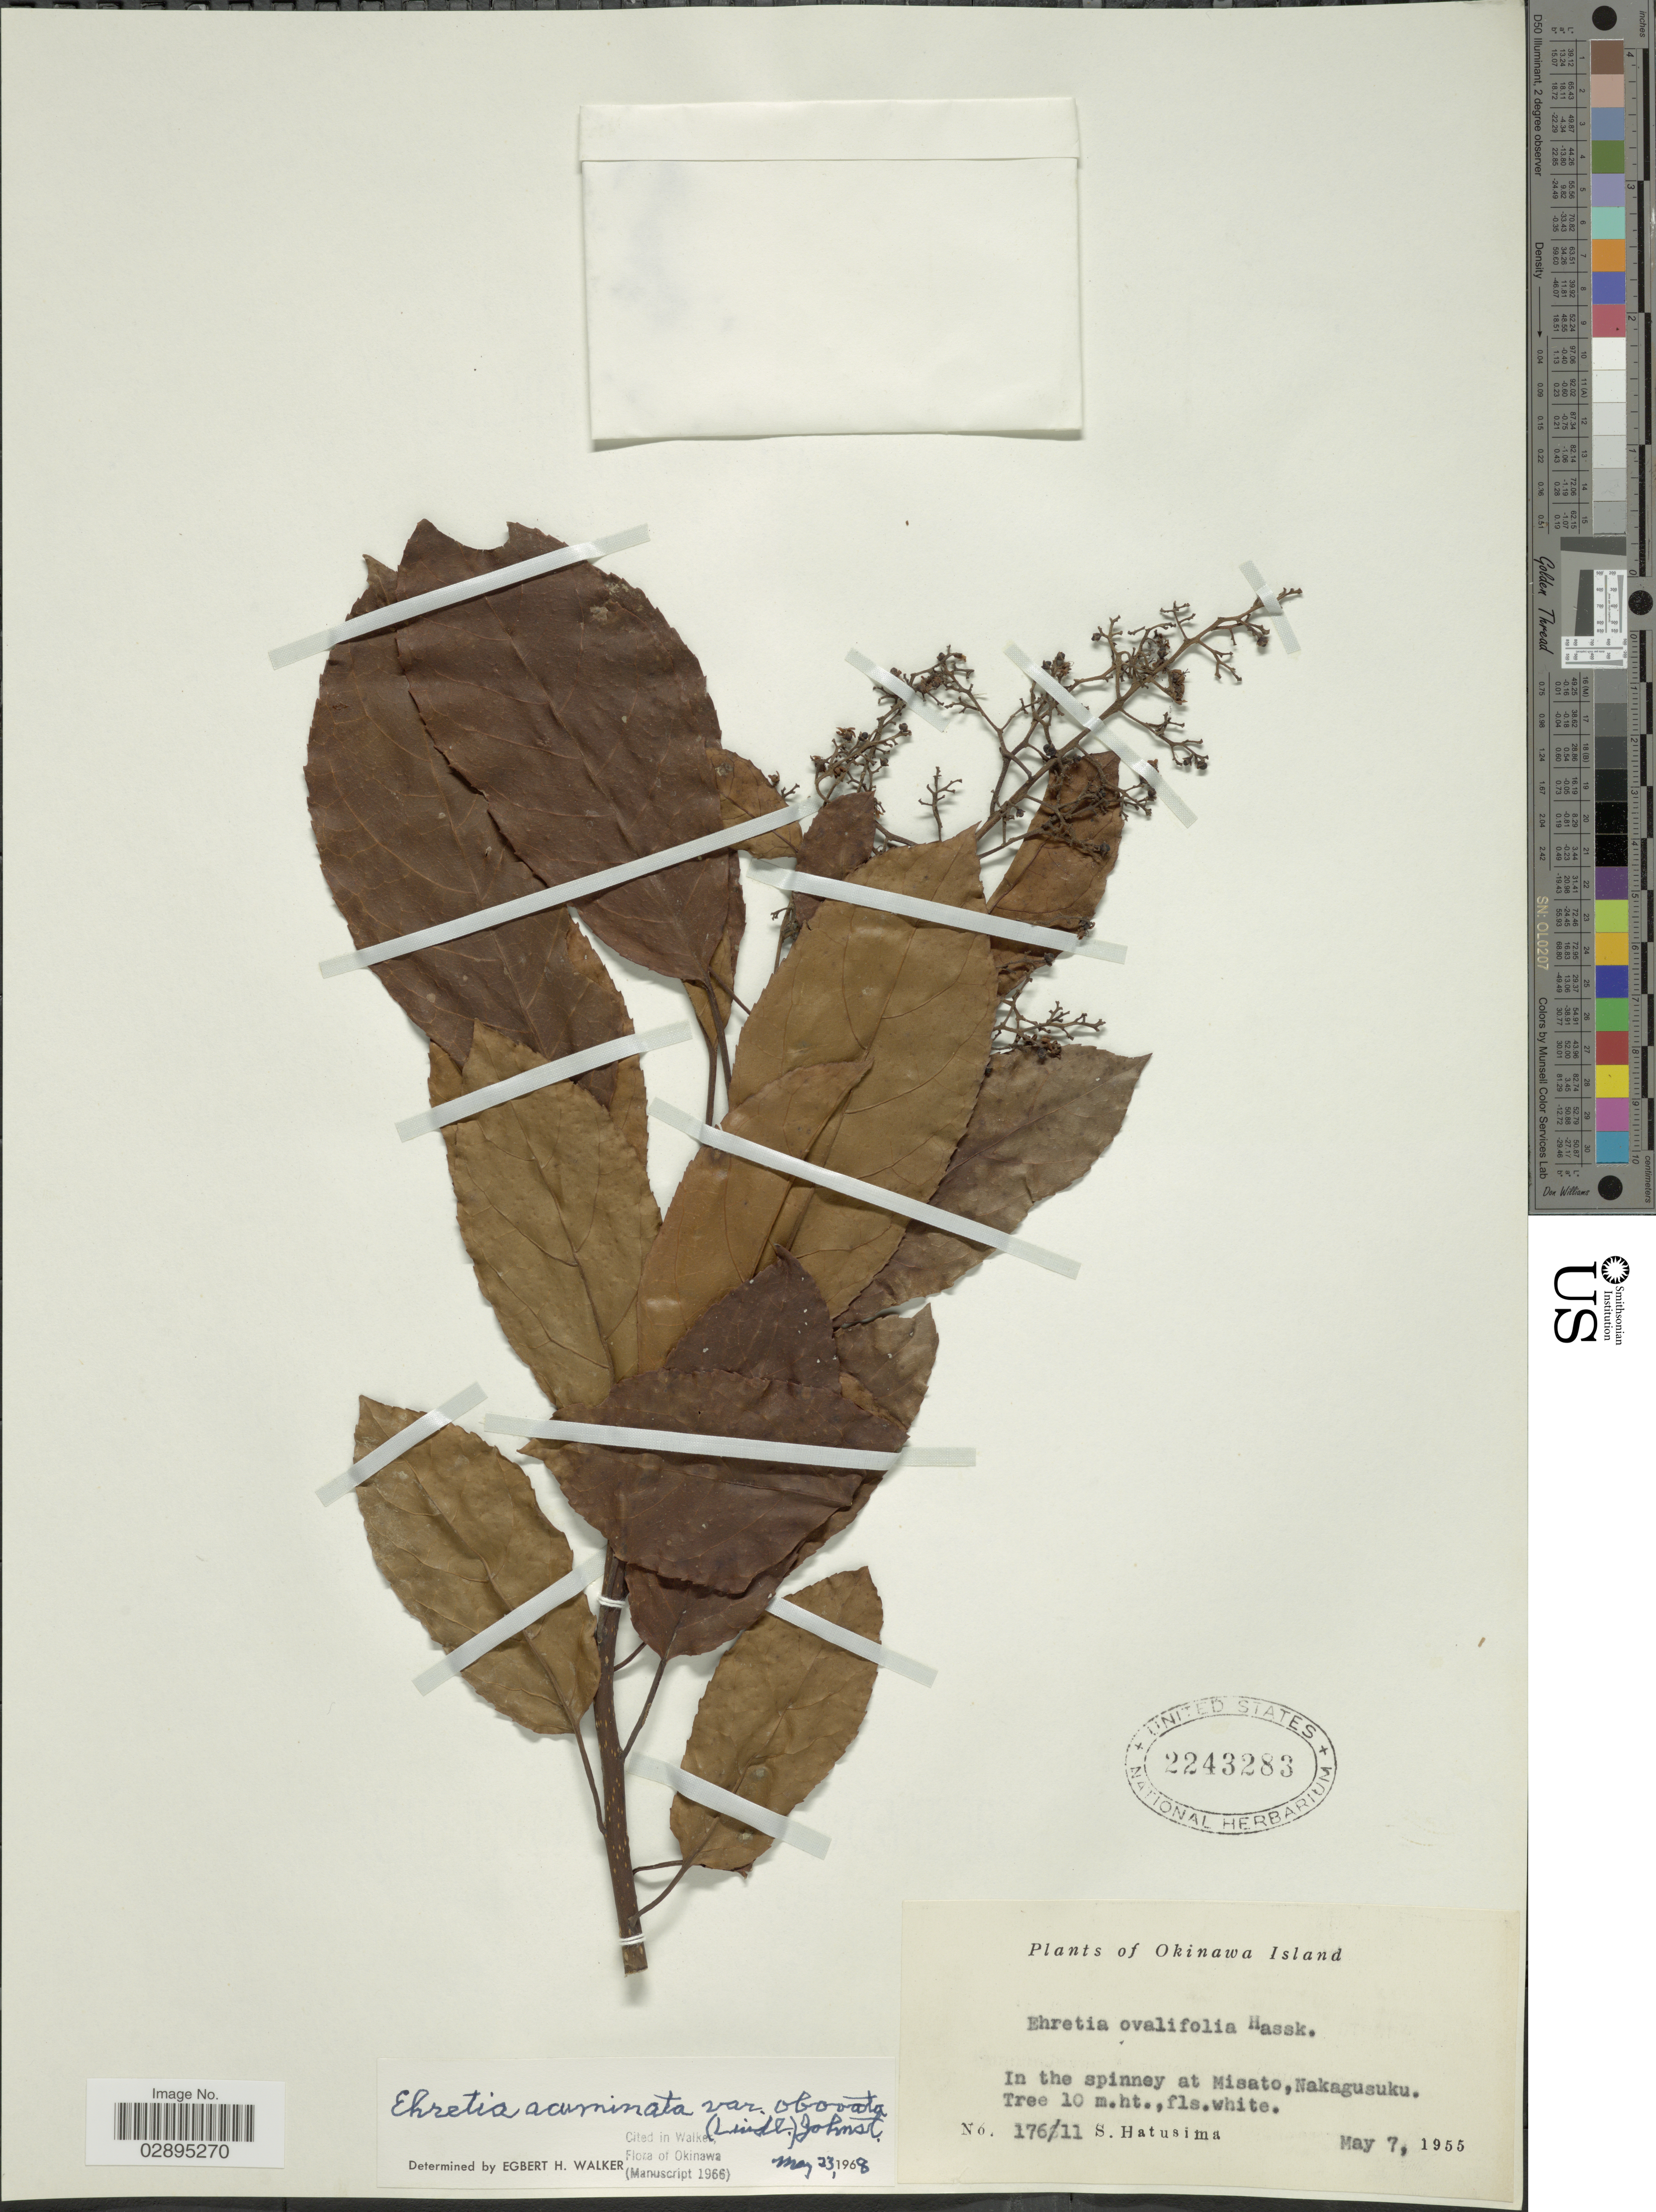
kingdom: Plantae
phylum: Tracheophyta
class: Magnoliopsida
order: Boraginales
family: Ehretiaceae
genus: Ehretia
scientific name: Ehretia acuminata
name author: R. Br.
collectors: S. Hatusima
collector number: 176/11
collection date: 1955-05-07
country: Japan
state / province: Okinawa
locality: In the spinney at Misato, Nakagusuku.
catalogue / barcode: US 2243283